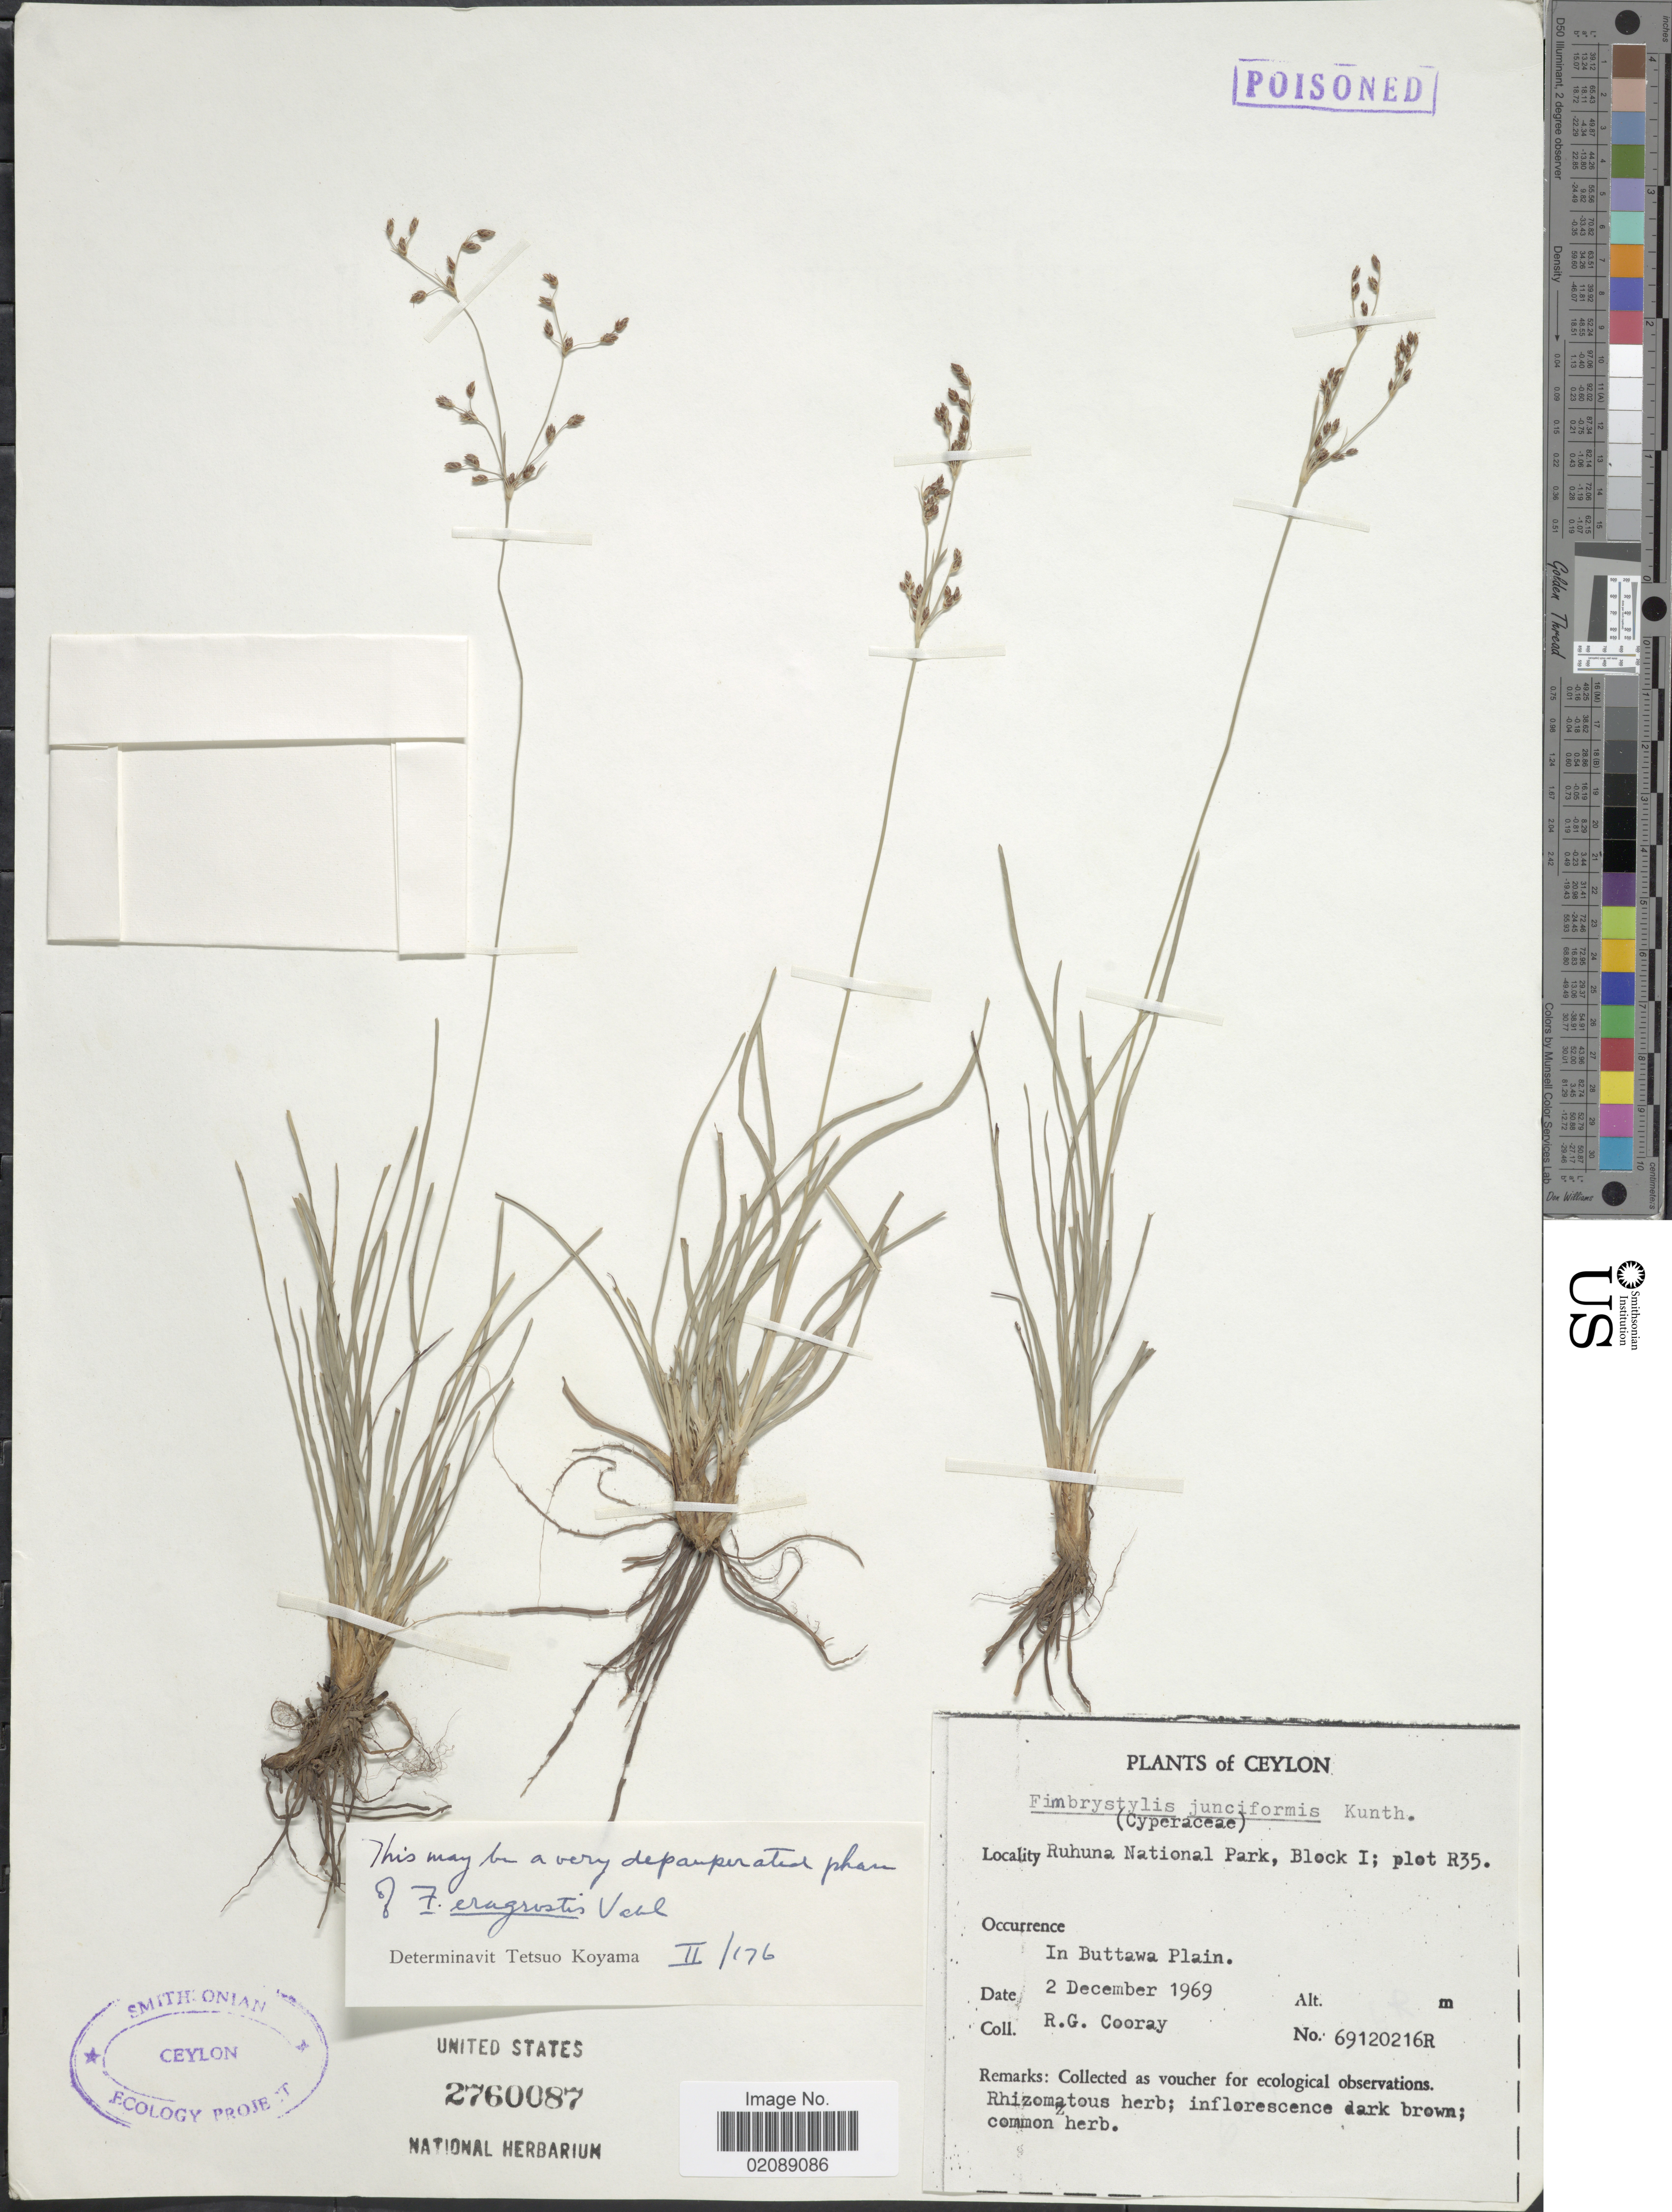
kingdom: Plantae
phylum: Tracheophyta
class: Liliopsida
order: Poales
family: Cyperaceae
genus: Fimbristylis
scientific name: Fimbristylis eragrostis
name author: (Nees) Hance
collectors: R. Cooray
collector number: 69120216R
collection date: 1969-12-02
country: Sri Lanka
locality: Ceylon, Ruhuna National Park, Block I; plot R35, In Buttawa Plain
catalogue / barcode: US 2760087